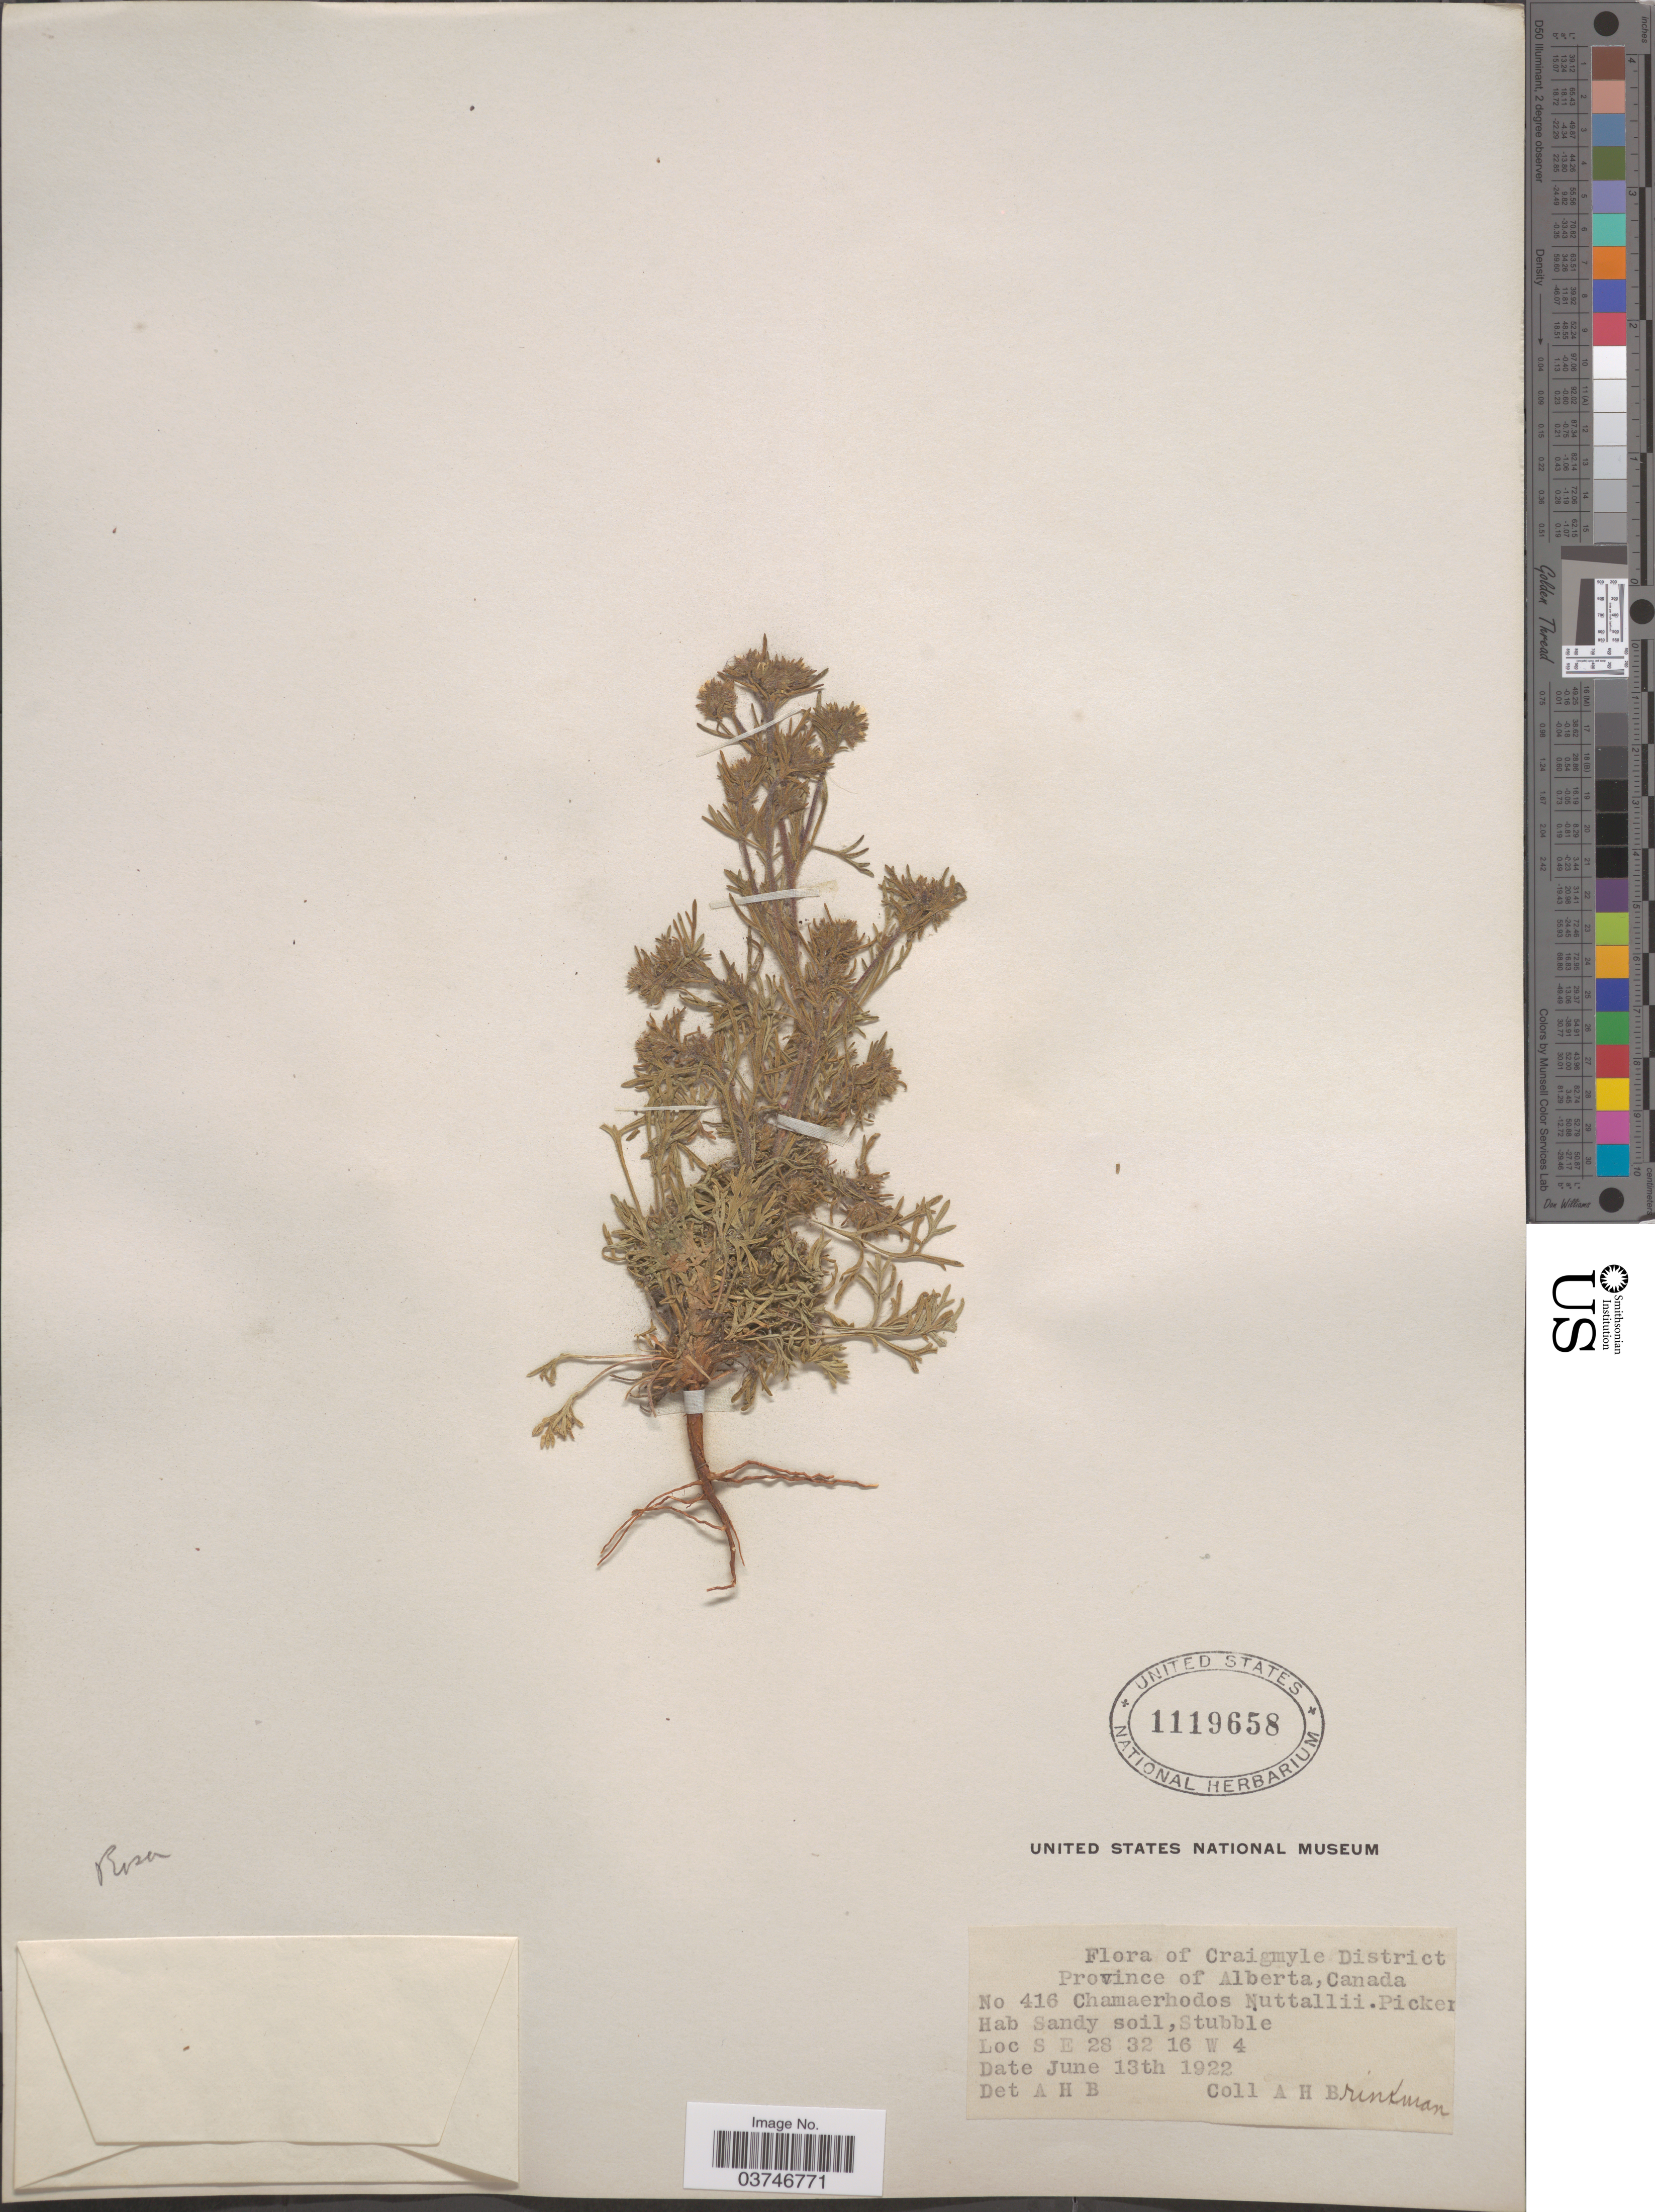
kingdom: Plantae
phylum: Tracheophyta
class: Magnoliopsida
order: Rosales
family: Rosaceae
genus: Chamaerhodos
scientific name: Chamaerhodos erecta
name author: (L.) Bunge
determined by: U.S. National Herbarium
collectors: A. Brinkman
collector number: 416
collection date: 1922-06-13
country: Canada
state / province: Alberta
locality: Craigmyle District. S E 28 32 16 W 4.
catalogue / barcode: US 1119658